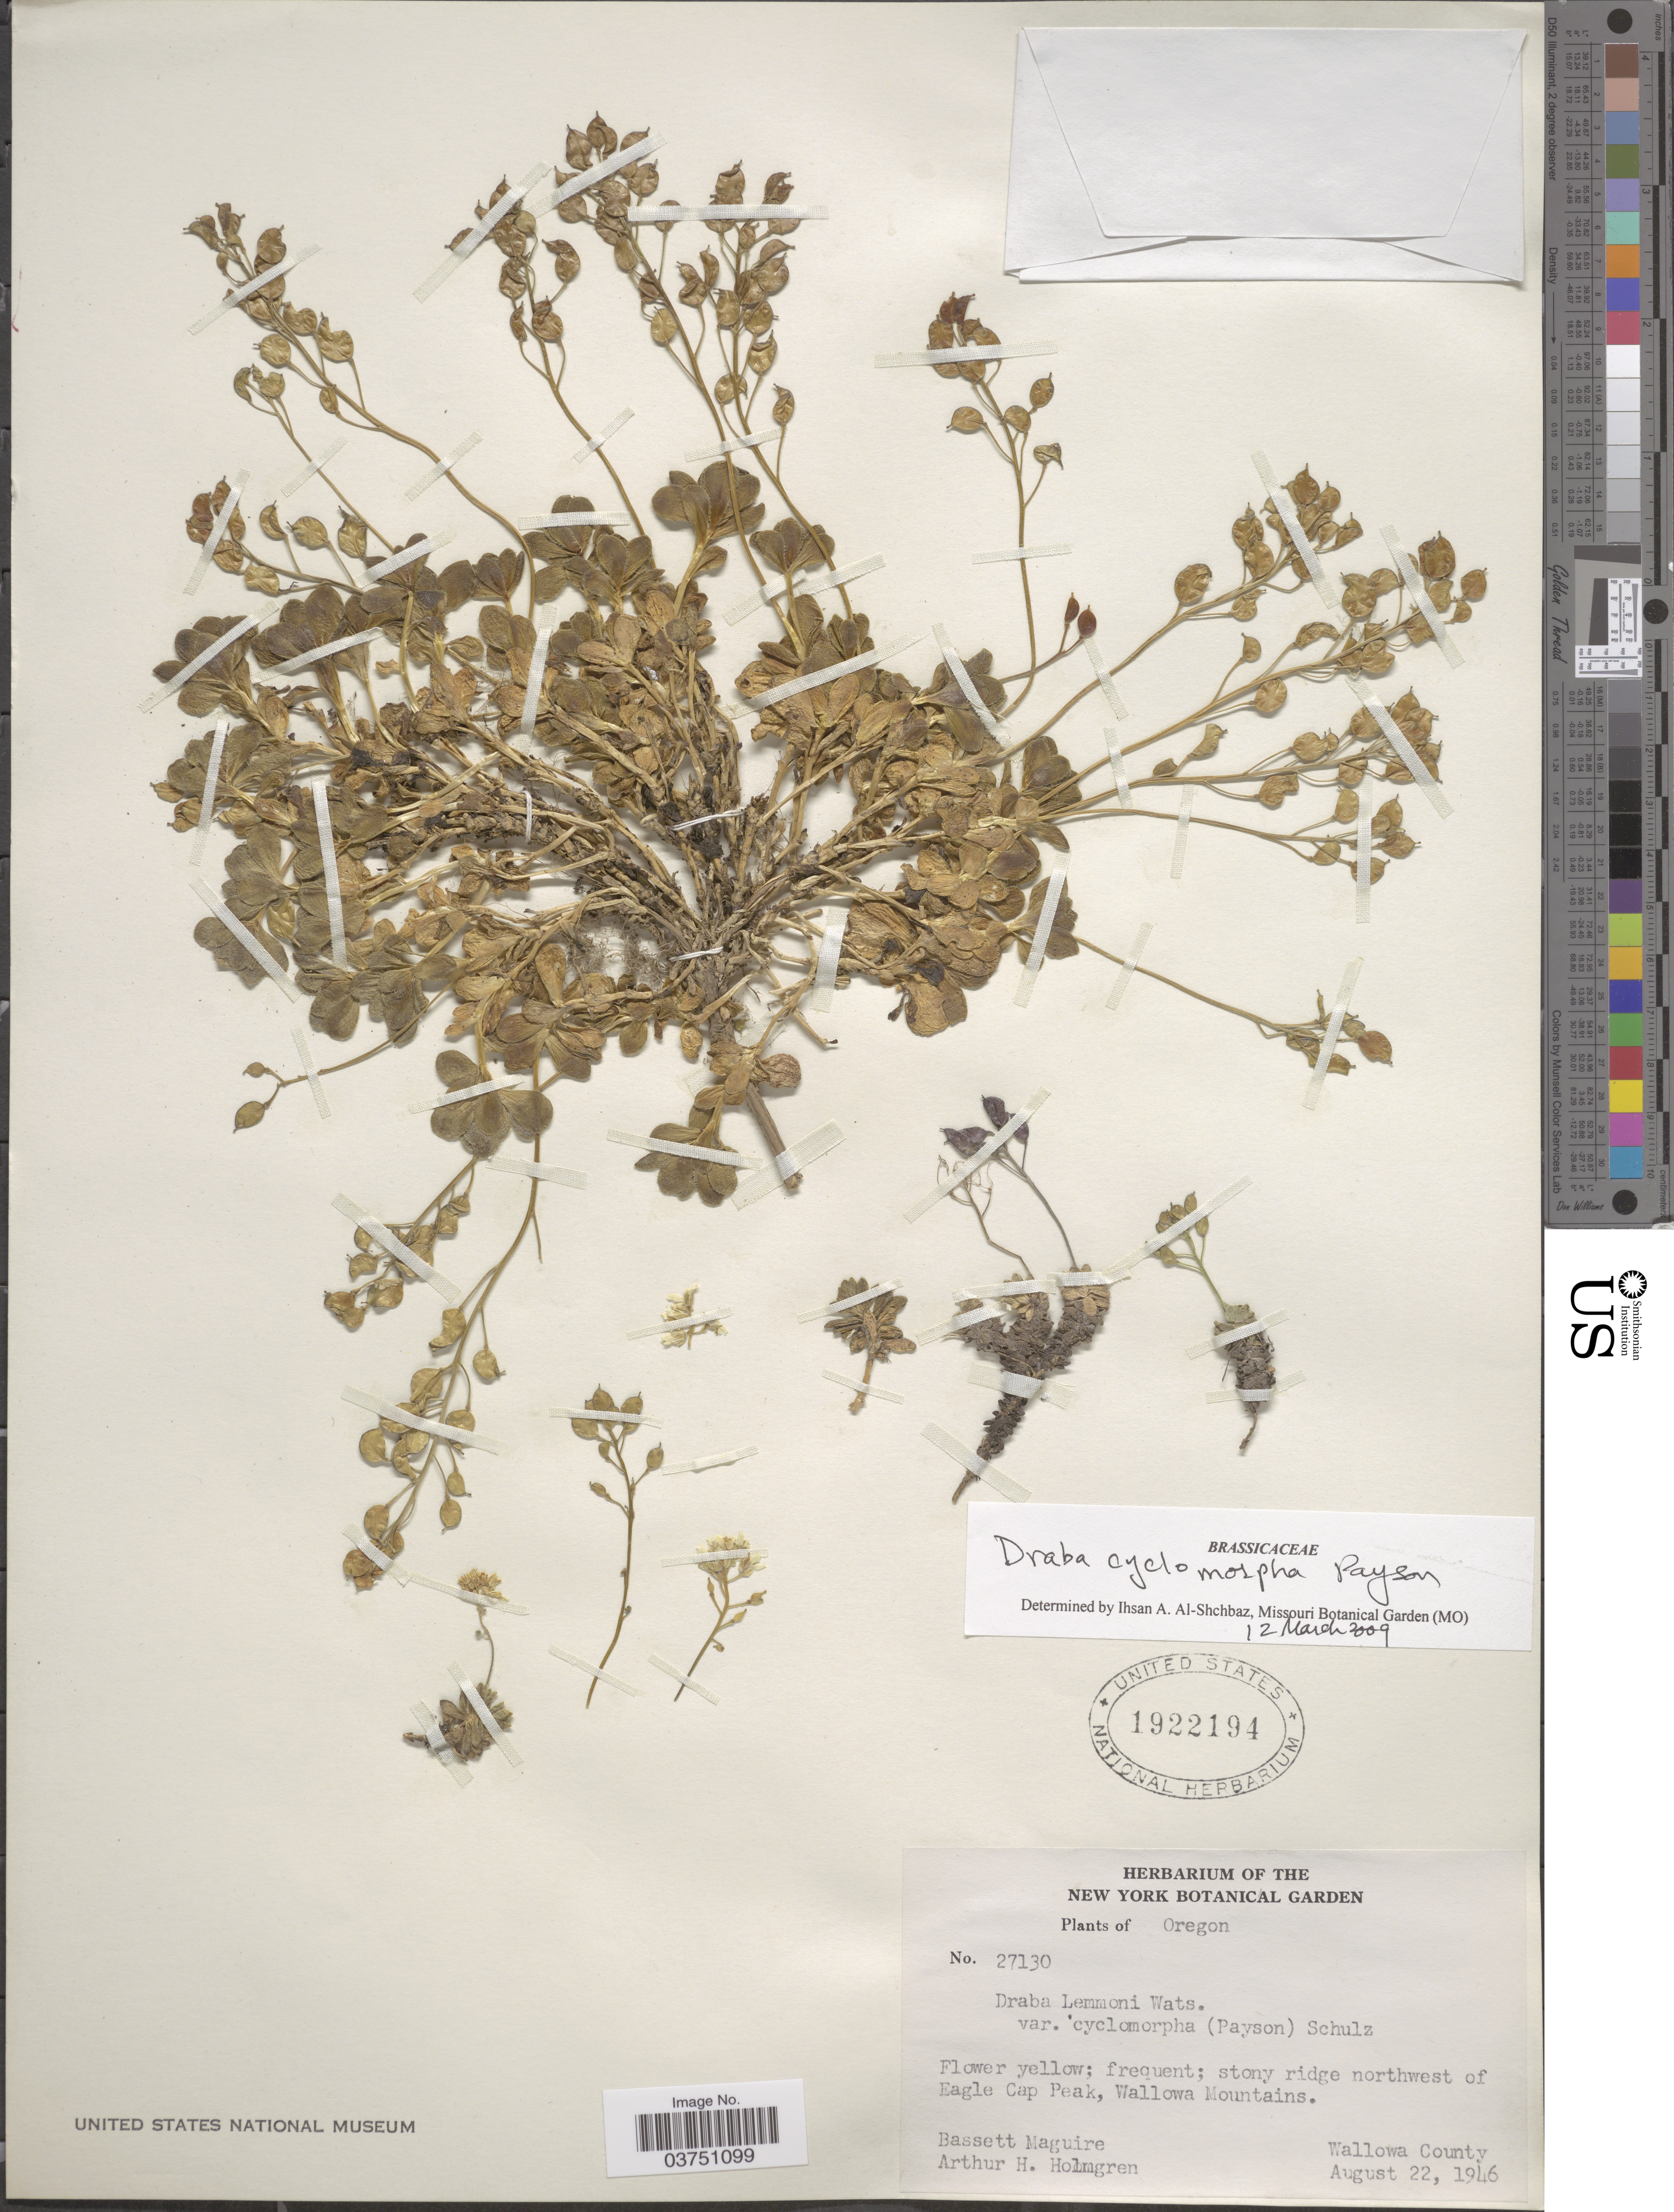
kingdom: Plantae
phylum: Tracheophyta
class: Magnoliopsida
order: Brassicales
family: Brassicaceae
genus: Draba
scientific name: Draba cyclomorpha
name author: Payson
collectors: B. Maguire & A. H. Holmgren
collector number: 27130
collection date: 1946-08-22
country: United States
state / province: Oregon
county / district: Wallowa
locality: Stony ridge northwest of Eagle Cap Peak, Wallowa Mountains. Wallowa County.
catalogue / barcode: US 1922194